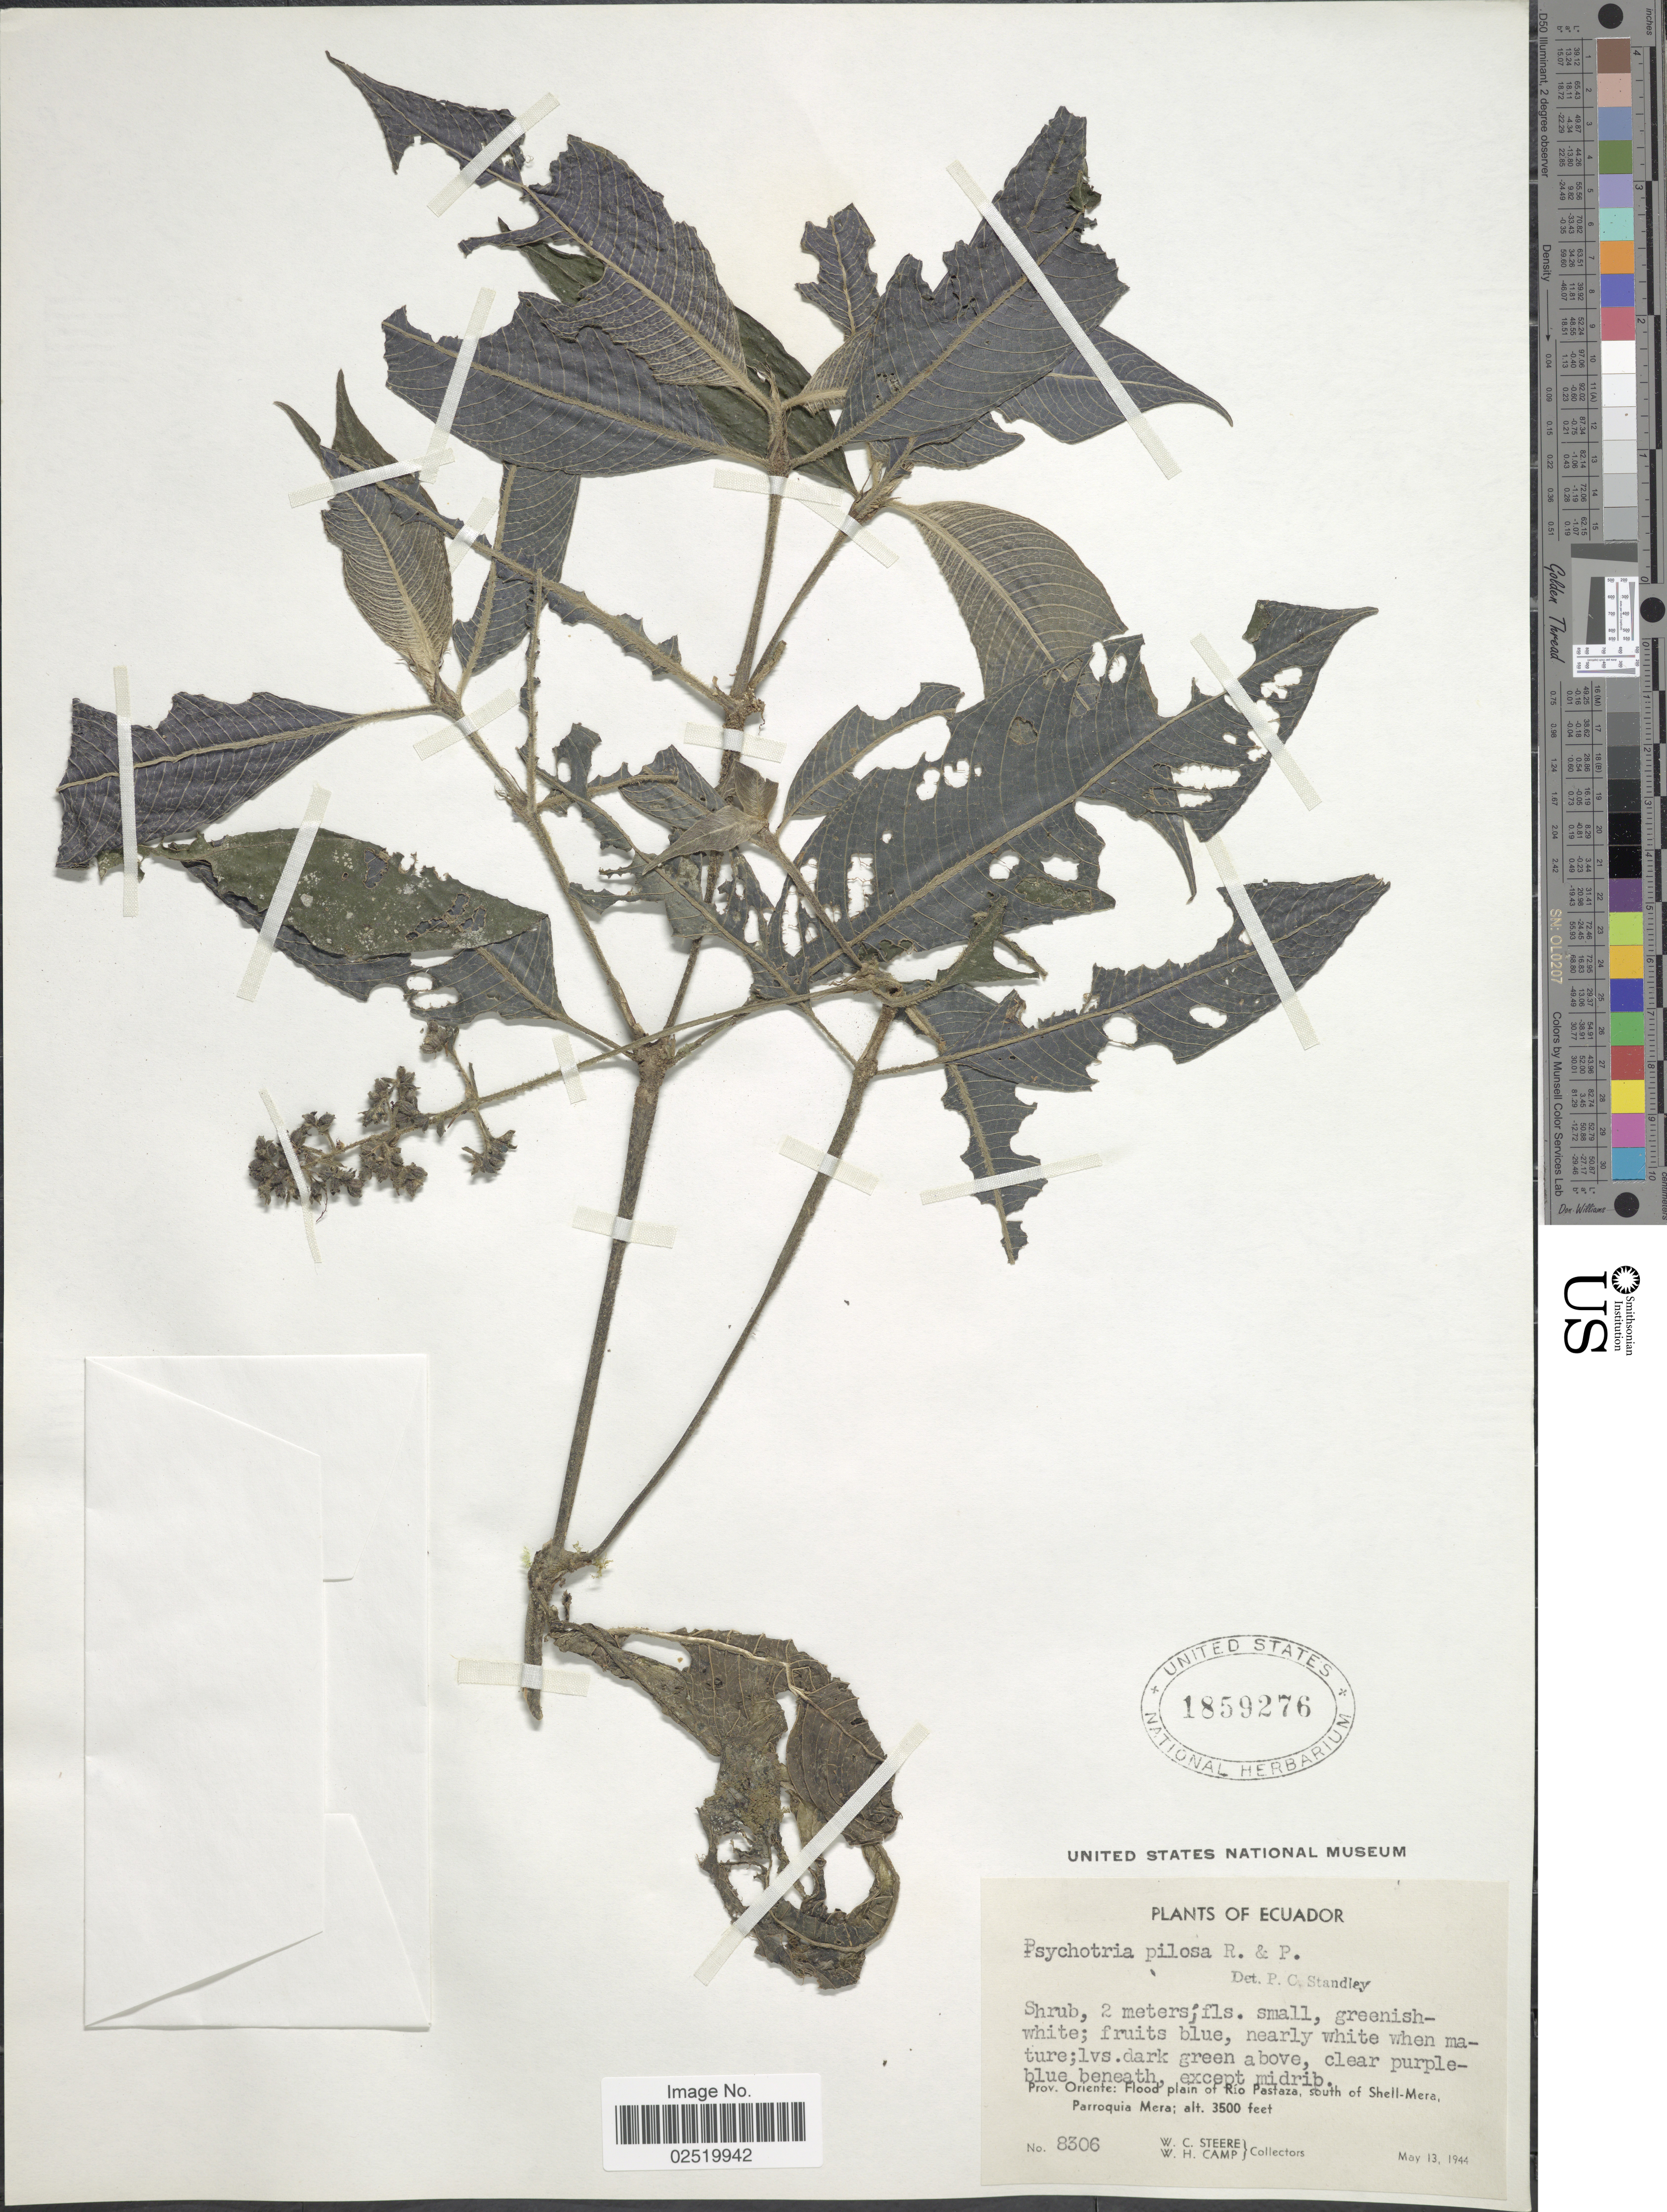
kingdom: Plantae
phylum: Tracheophyta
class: Magnoliopsida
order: Gentianales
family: Rubiaceae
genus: Psychotria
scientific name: Psychotria pilosa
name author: Ruiz & Pav.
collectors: W. C. Steere & W. H. Camp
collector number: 8306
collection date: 1944-05-13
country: Ecuador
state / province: Pastaza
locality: Prov Oriente: Flood plain of Rio Pastaza, south of Shell-Mera. Parroquia Mera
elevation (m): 1067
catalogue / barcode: US 1859276